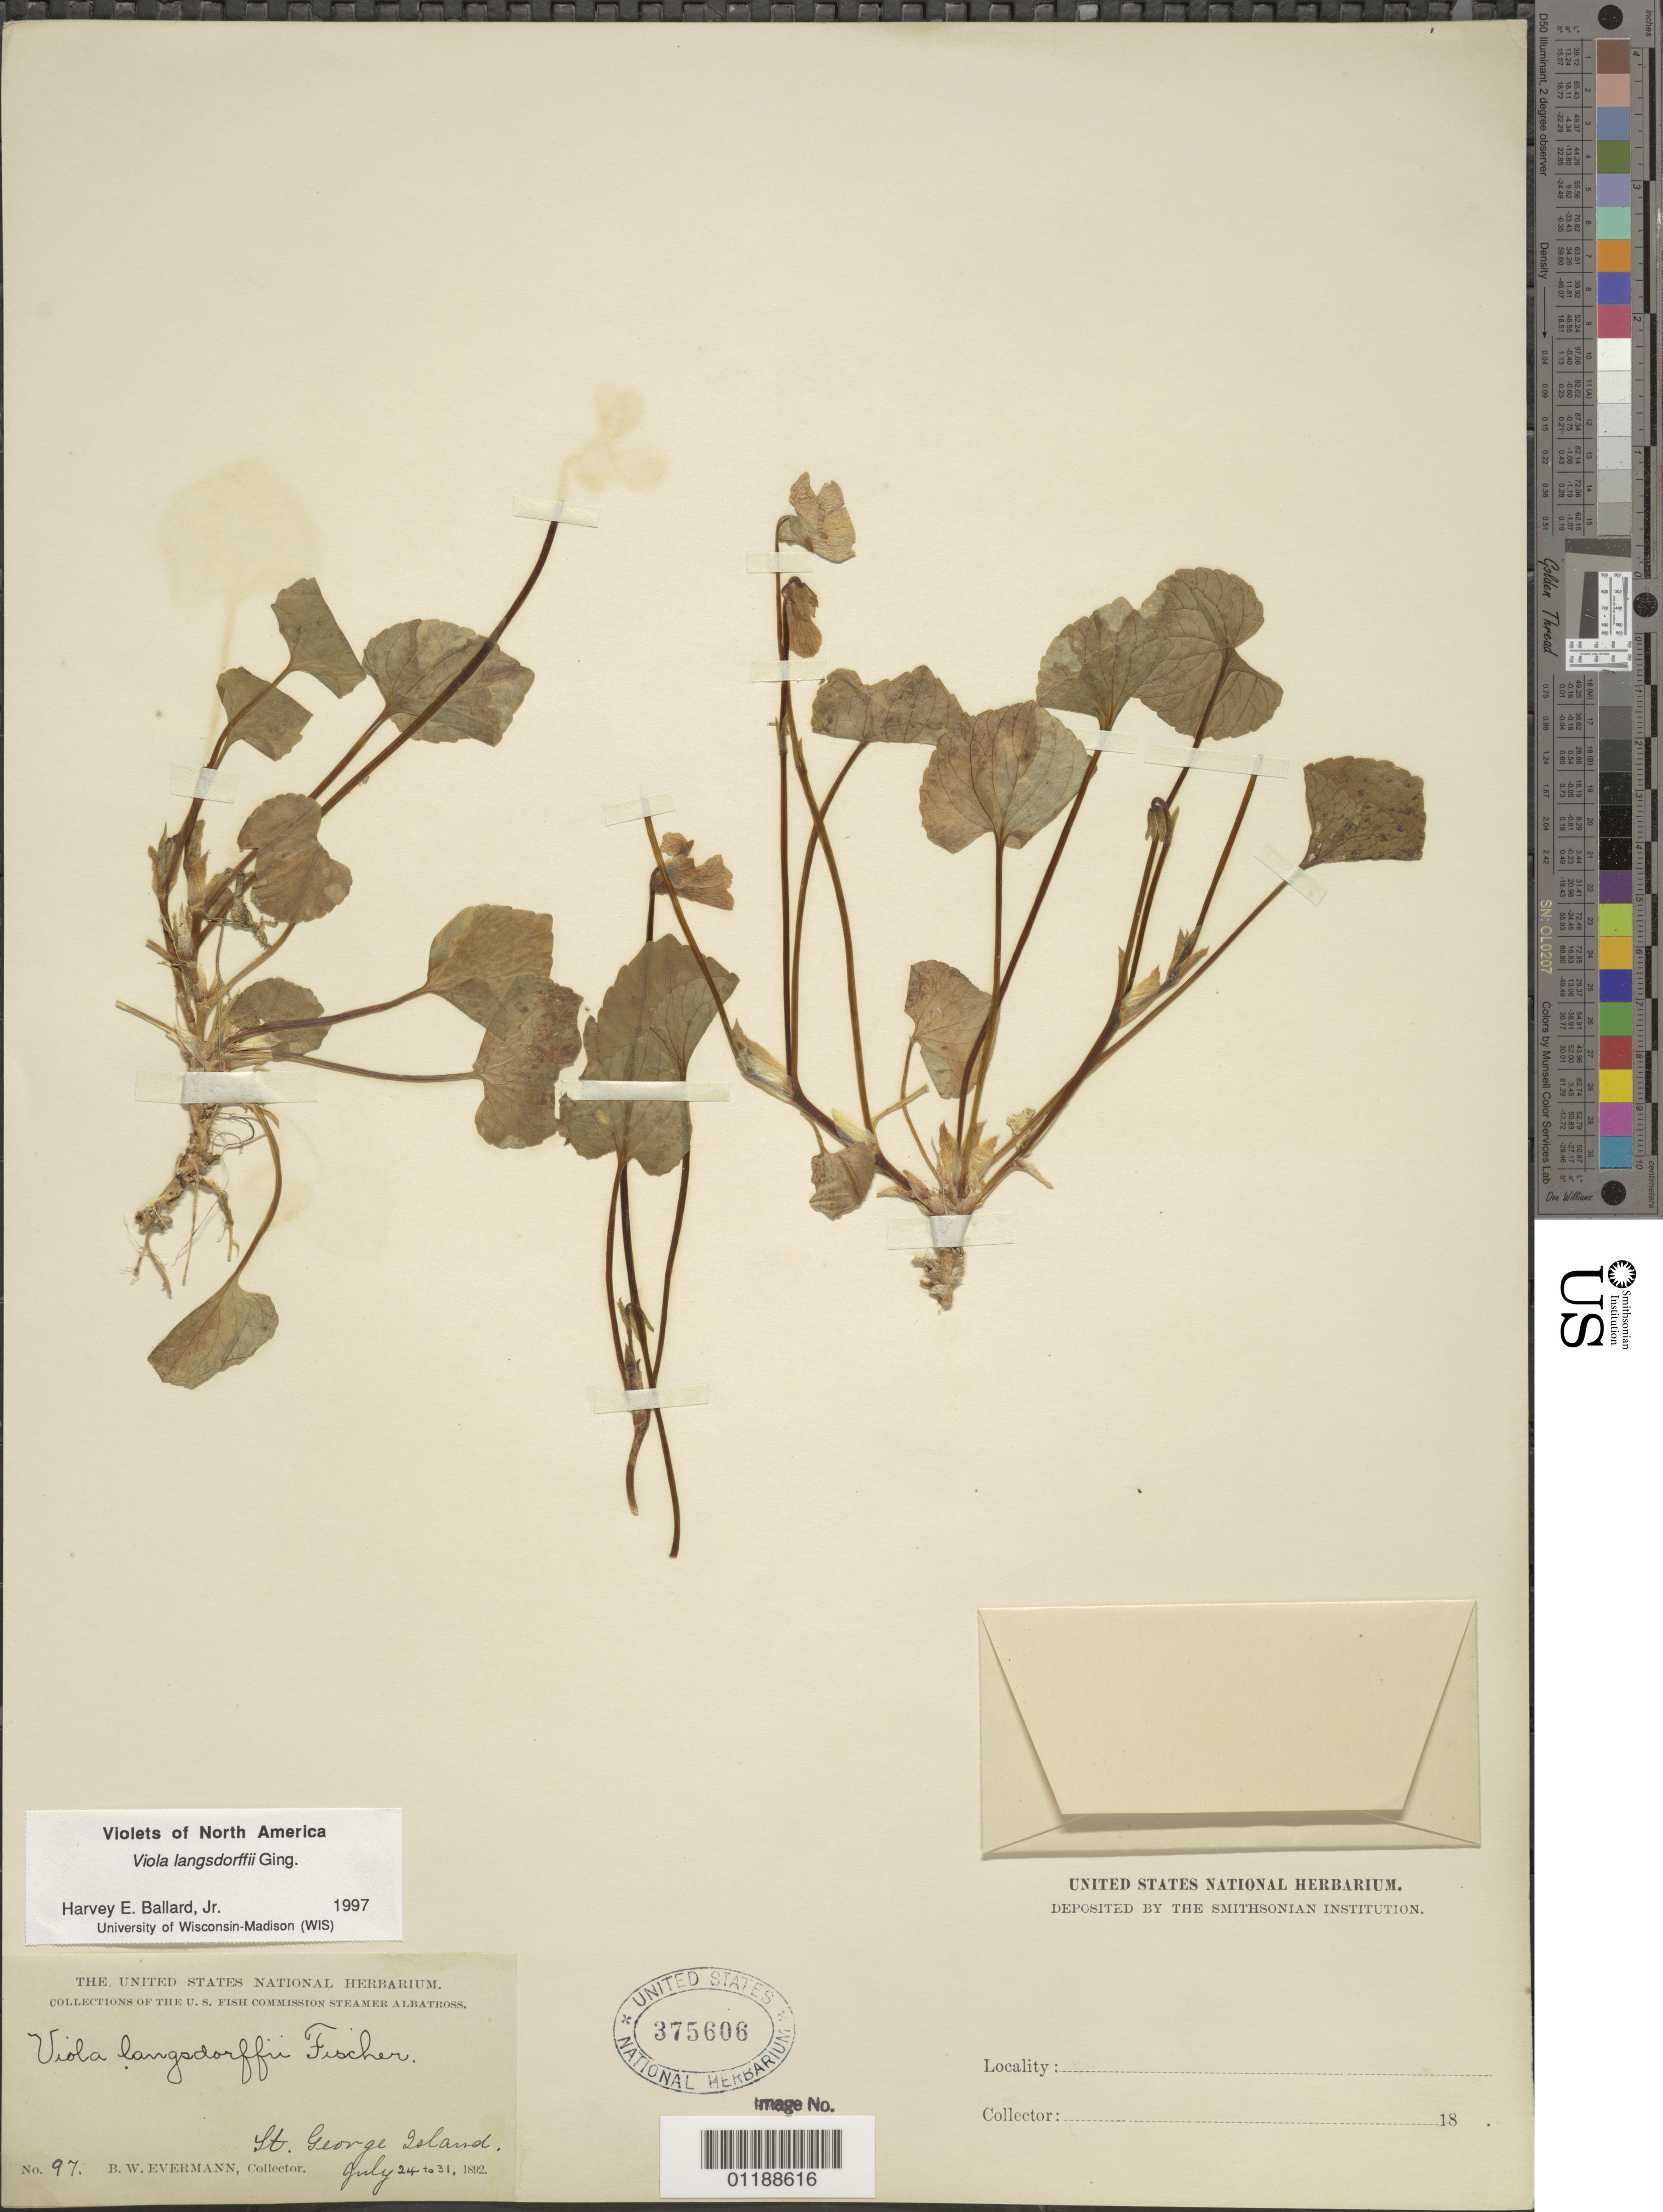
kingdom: Plantae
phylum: Tracheophyta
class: Magnoliopsida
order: Malpighiales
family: Violaceae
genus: Viola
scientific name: Viola langsdorffii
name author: Fisch. ex Ging.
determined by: Ballard, Harvey E.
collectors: B. W. Evermann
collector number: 97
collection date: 1892-07-24/1892-07-31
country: United States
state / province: Alaska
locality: St. George Island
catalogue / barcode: US 375606